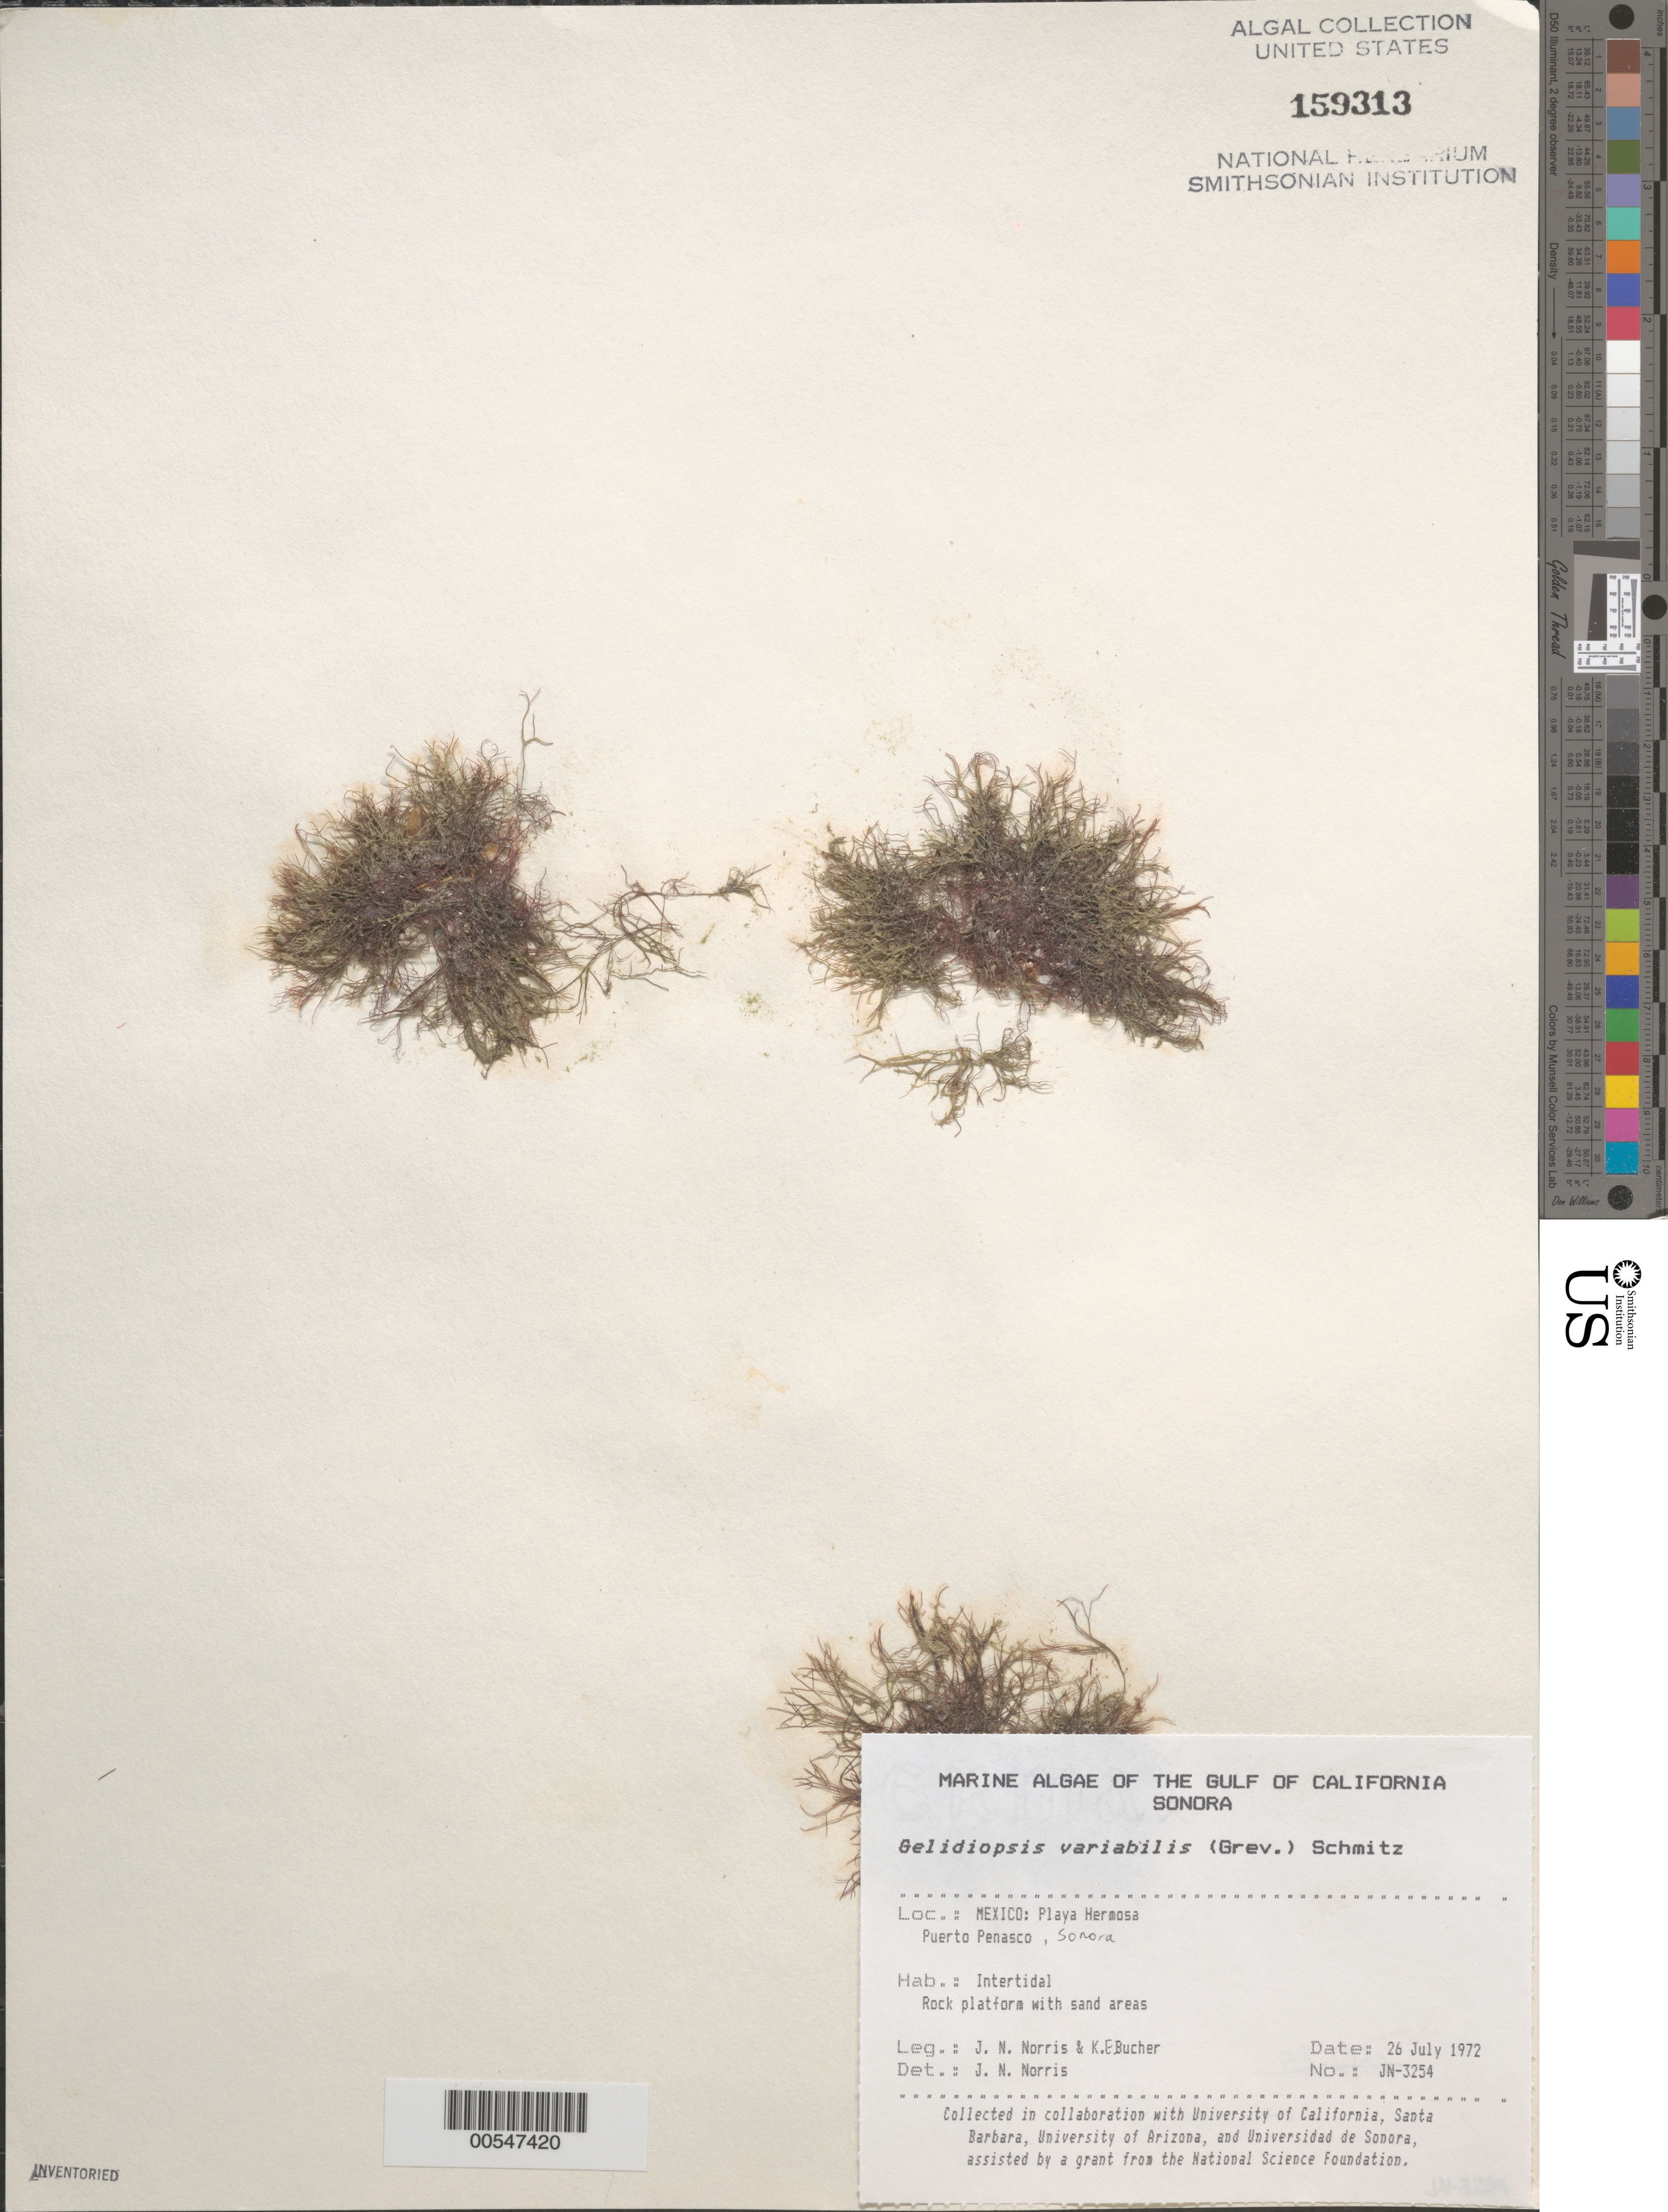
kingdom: Plantae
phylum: Rhodophyta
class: Florideophyceae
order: Rhodymeniales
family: Lomentariaceae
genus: Ceratodictyon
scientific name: Ceratodictyon variabile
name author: (J. Agardh) R.E. Norris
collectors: J. N. Norris & K. E. Bucher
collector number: JN-3254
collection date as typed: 26 Jul 1972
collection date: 1972-07-26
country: Mexico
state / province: Sonora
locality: Playa Hermosa, Puerto Penasco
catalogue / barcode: US 159313